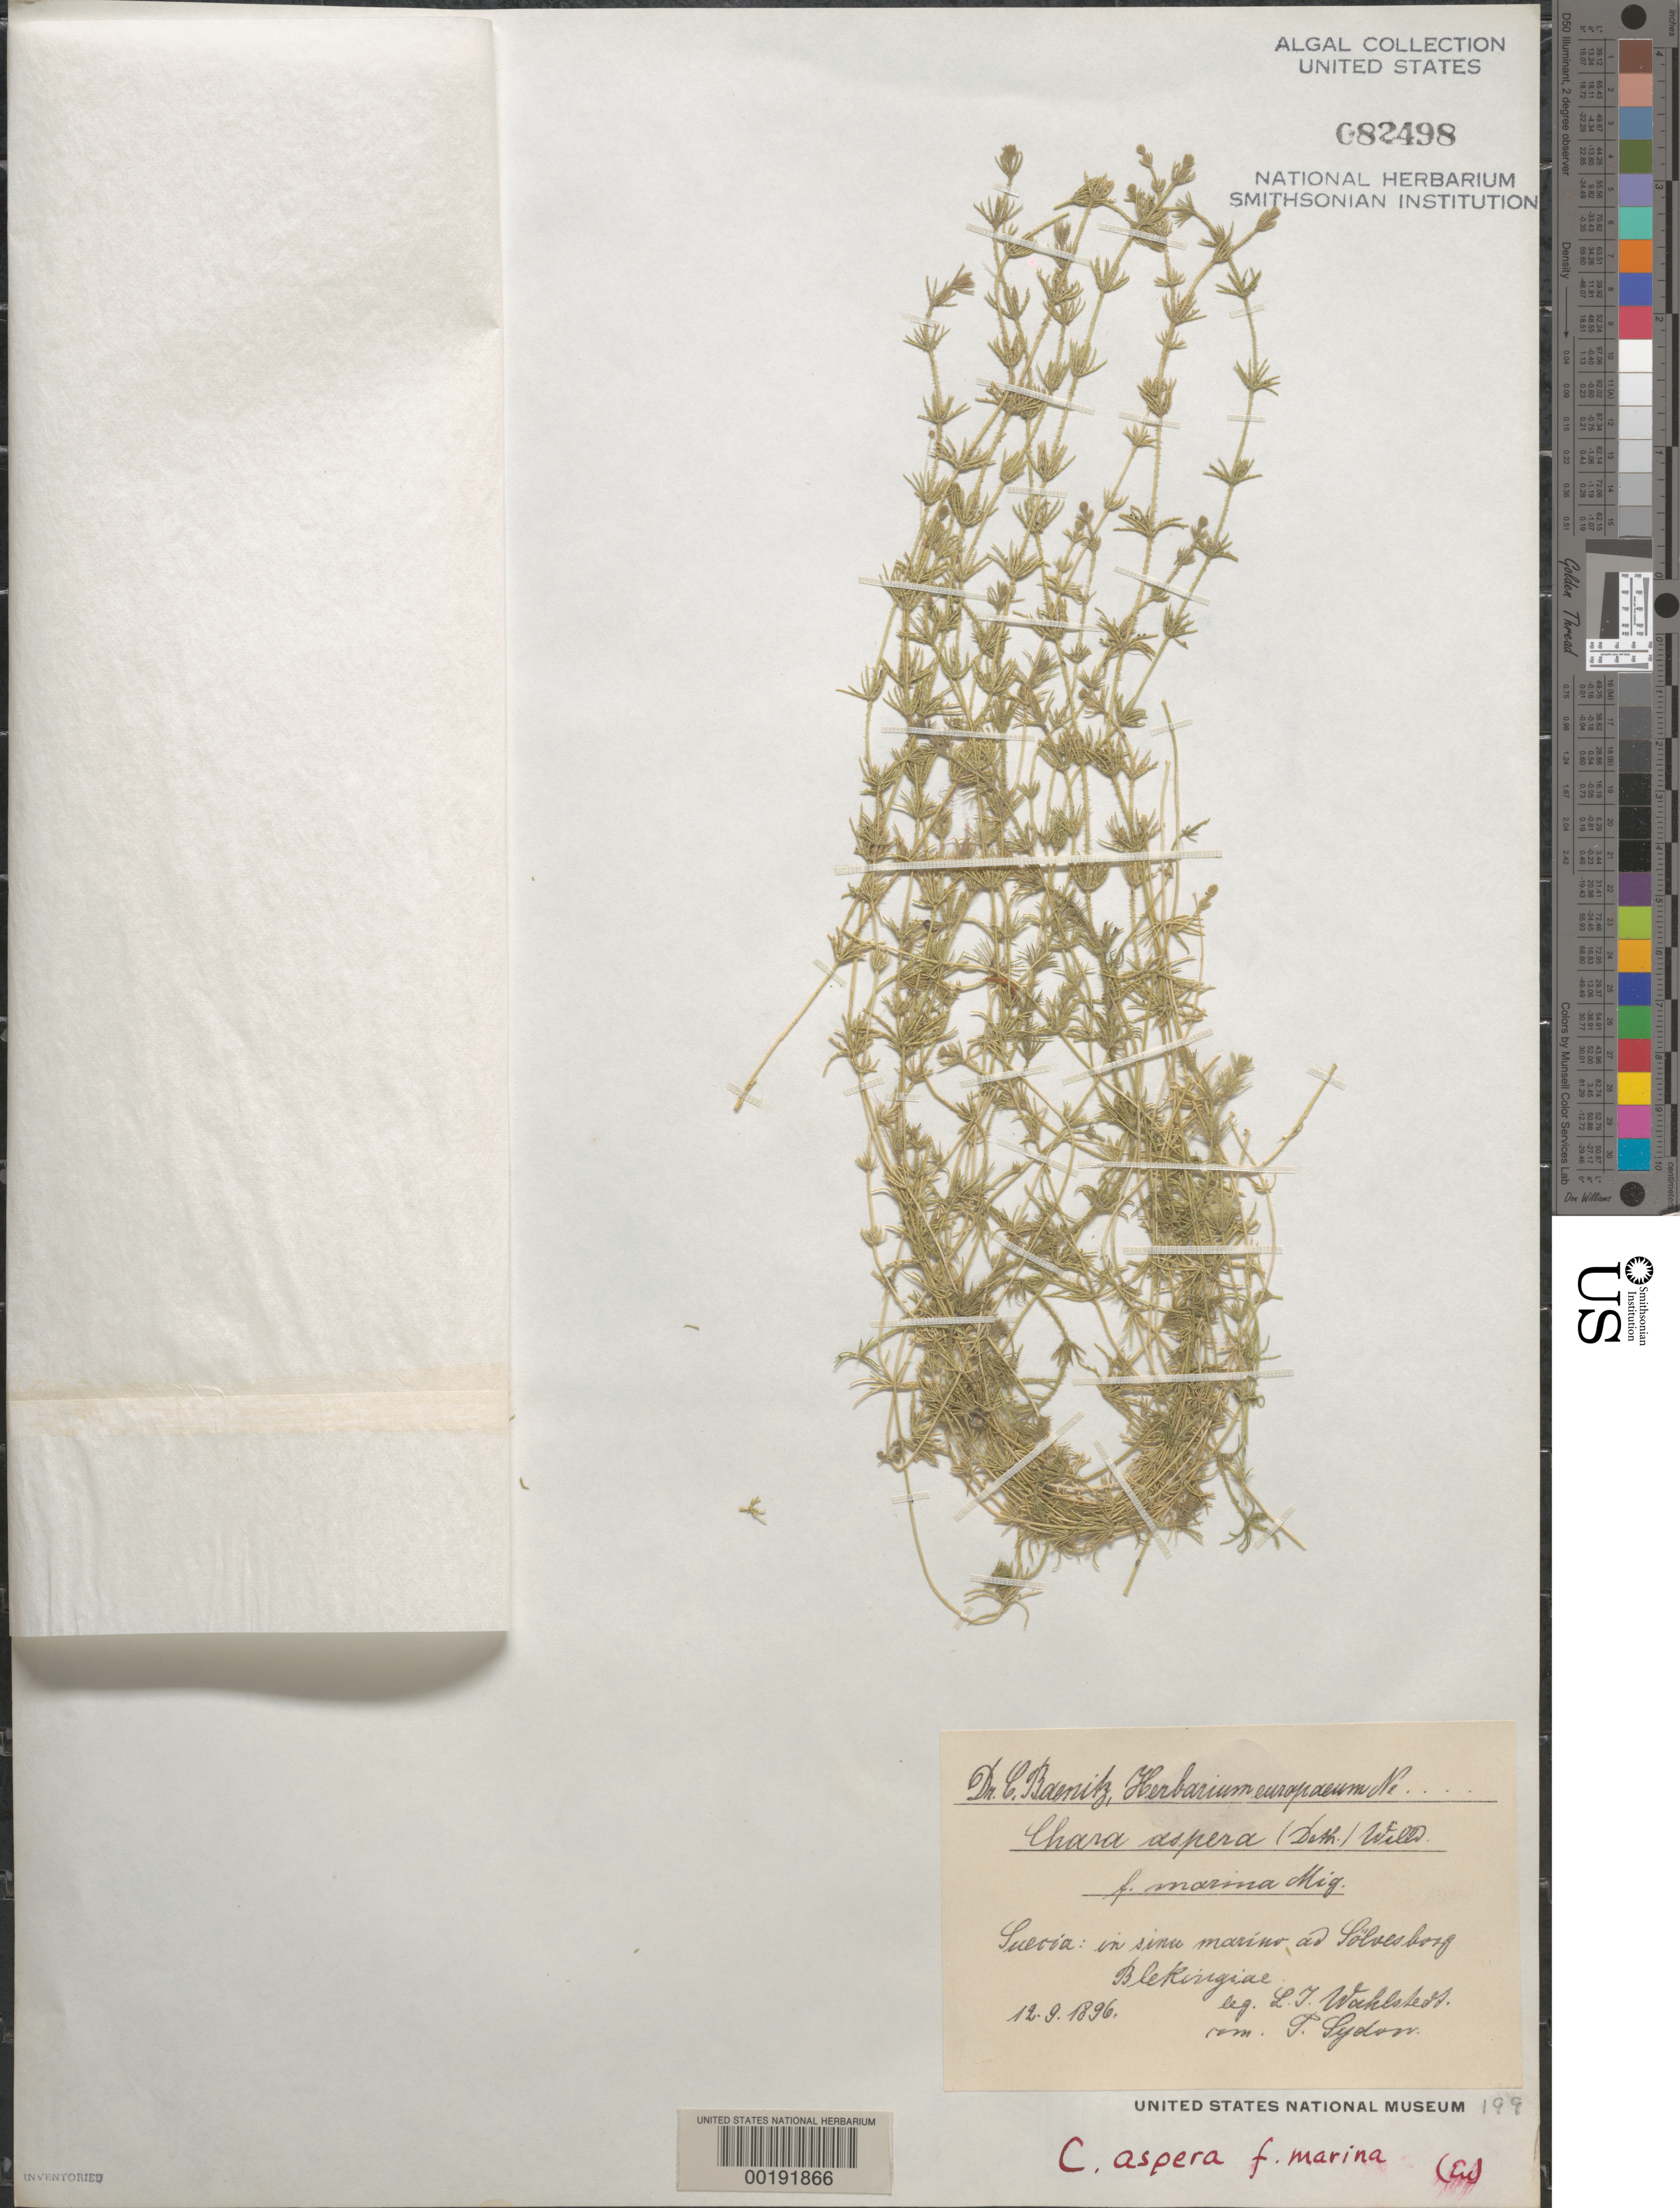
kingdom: Plantae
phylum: Charophyta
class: Charophyceae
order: Charales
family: Characeae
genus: Chara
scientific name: Chara aspera f. marina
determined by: Sydow, P.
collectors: L. J. Wahlstedt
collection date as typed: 12 Sep 1896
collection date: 1896-09-12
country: Sweden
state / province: Blekinge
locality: Solvesborg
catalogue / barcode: US 82498